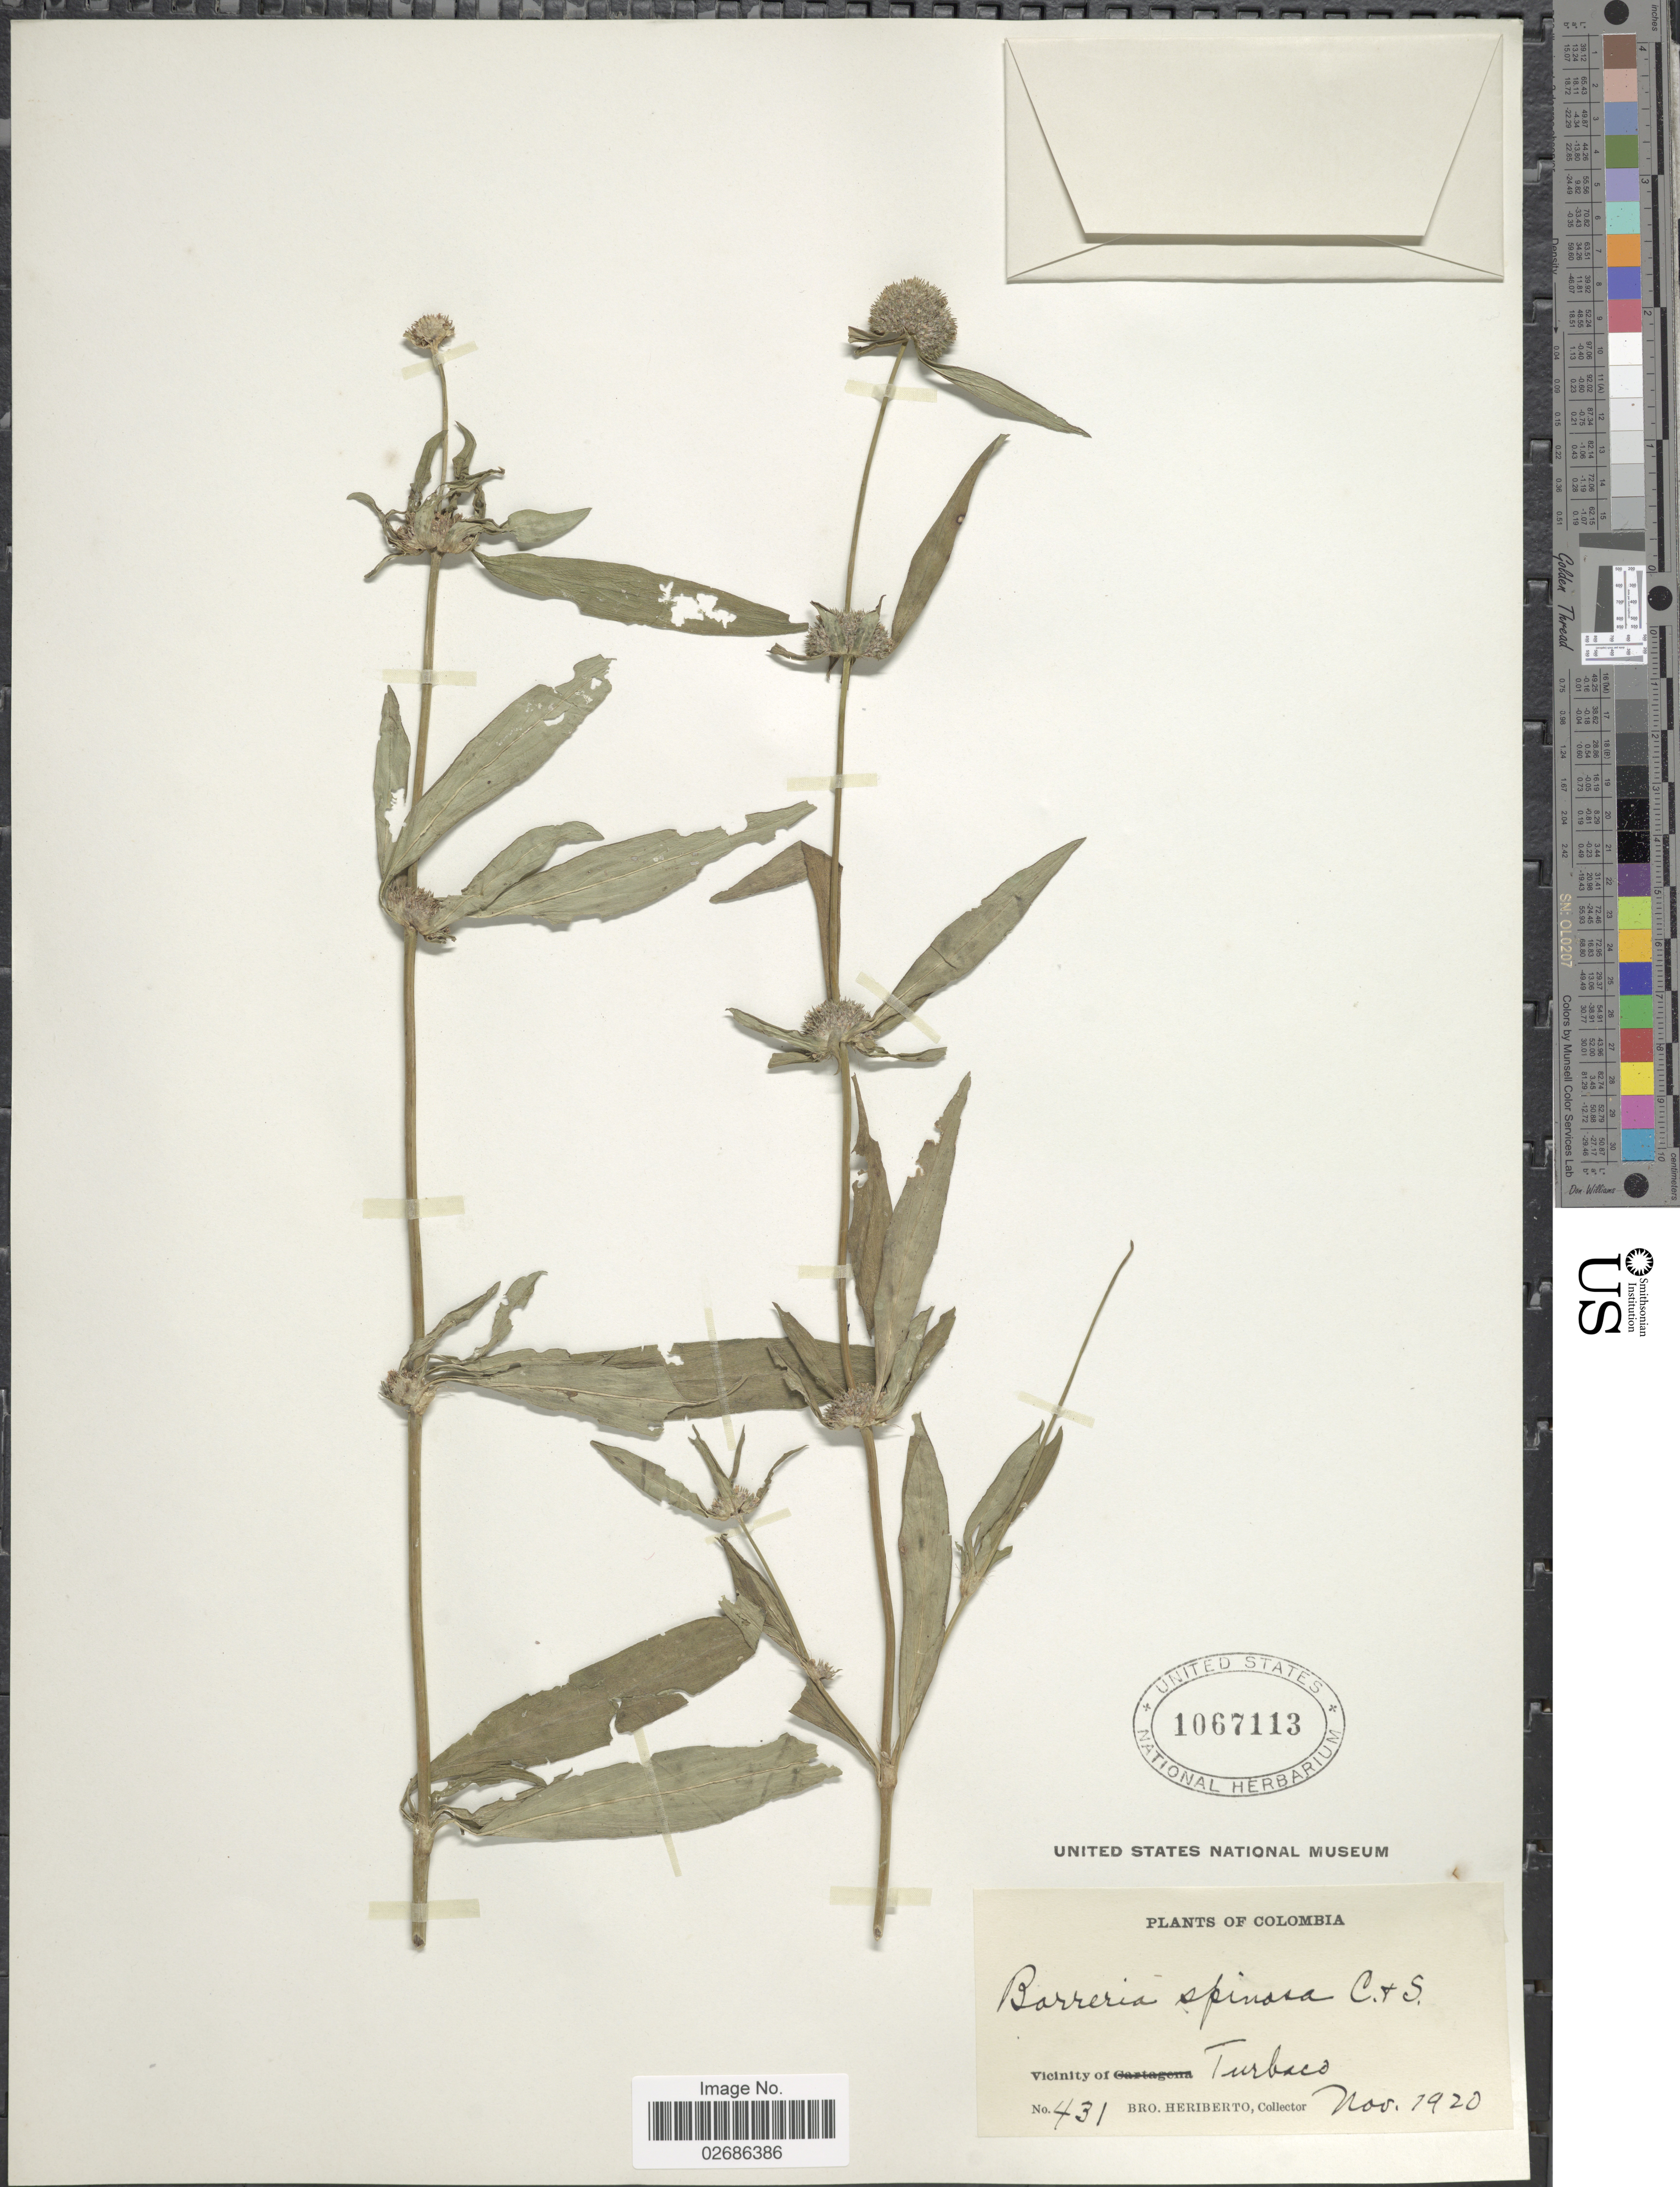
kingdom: Plantae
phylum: Tracheophyta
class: Magnoliopsida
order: Gentianales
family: Rubiaceae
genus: Borreria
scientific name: Borreria densiflora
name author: DC.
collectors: B. Heriberto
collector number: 431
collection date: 1920-11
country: Colombia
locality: Vicinity of Turbaco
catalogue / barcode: US 1067113